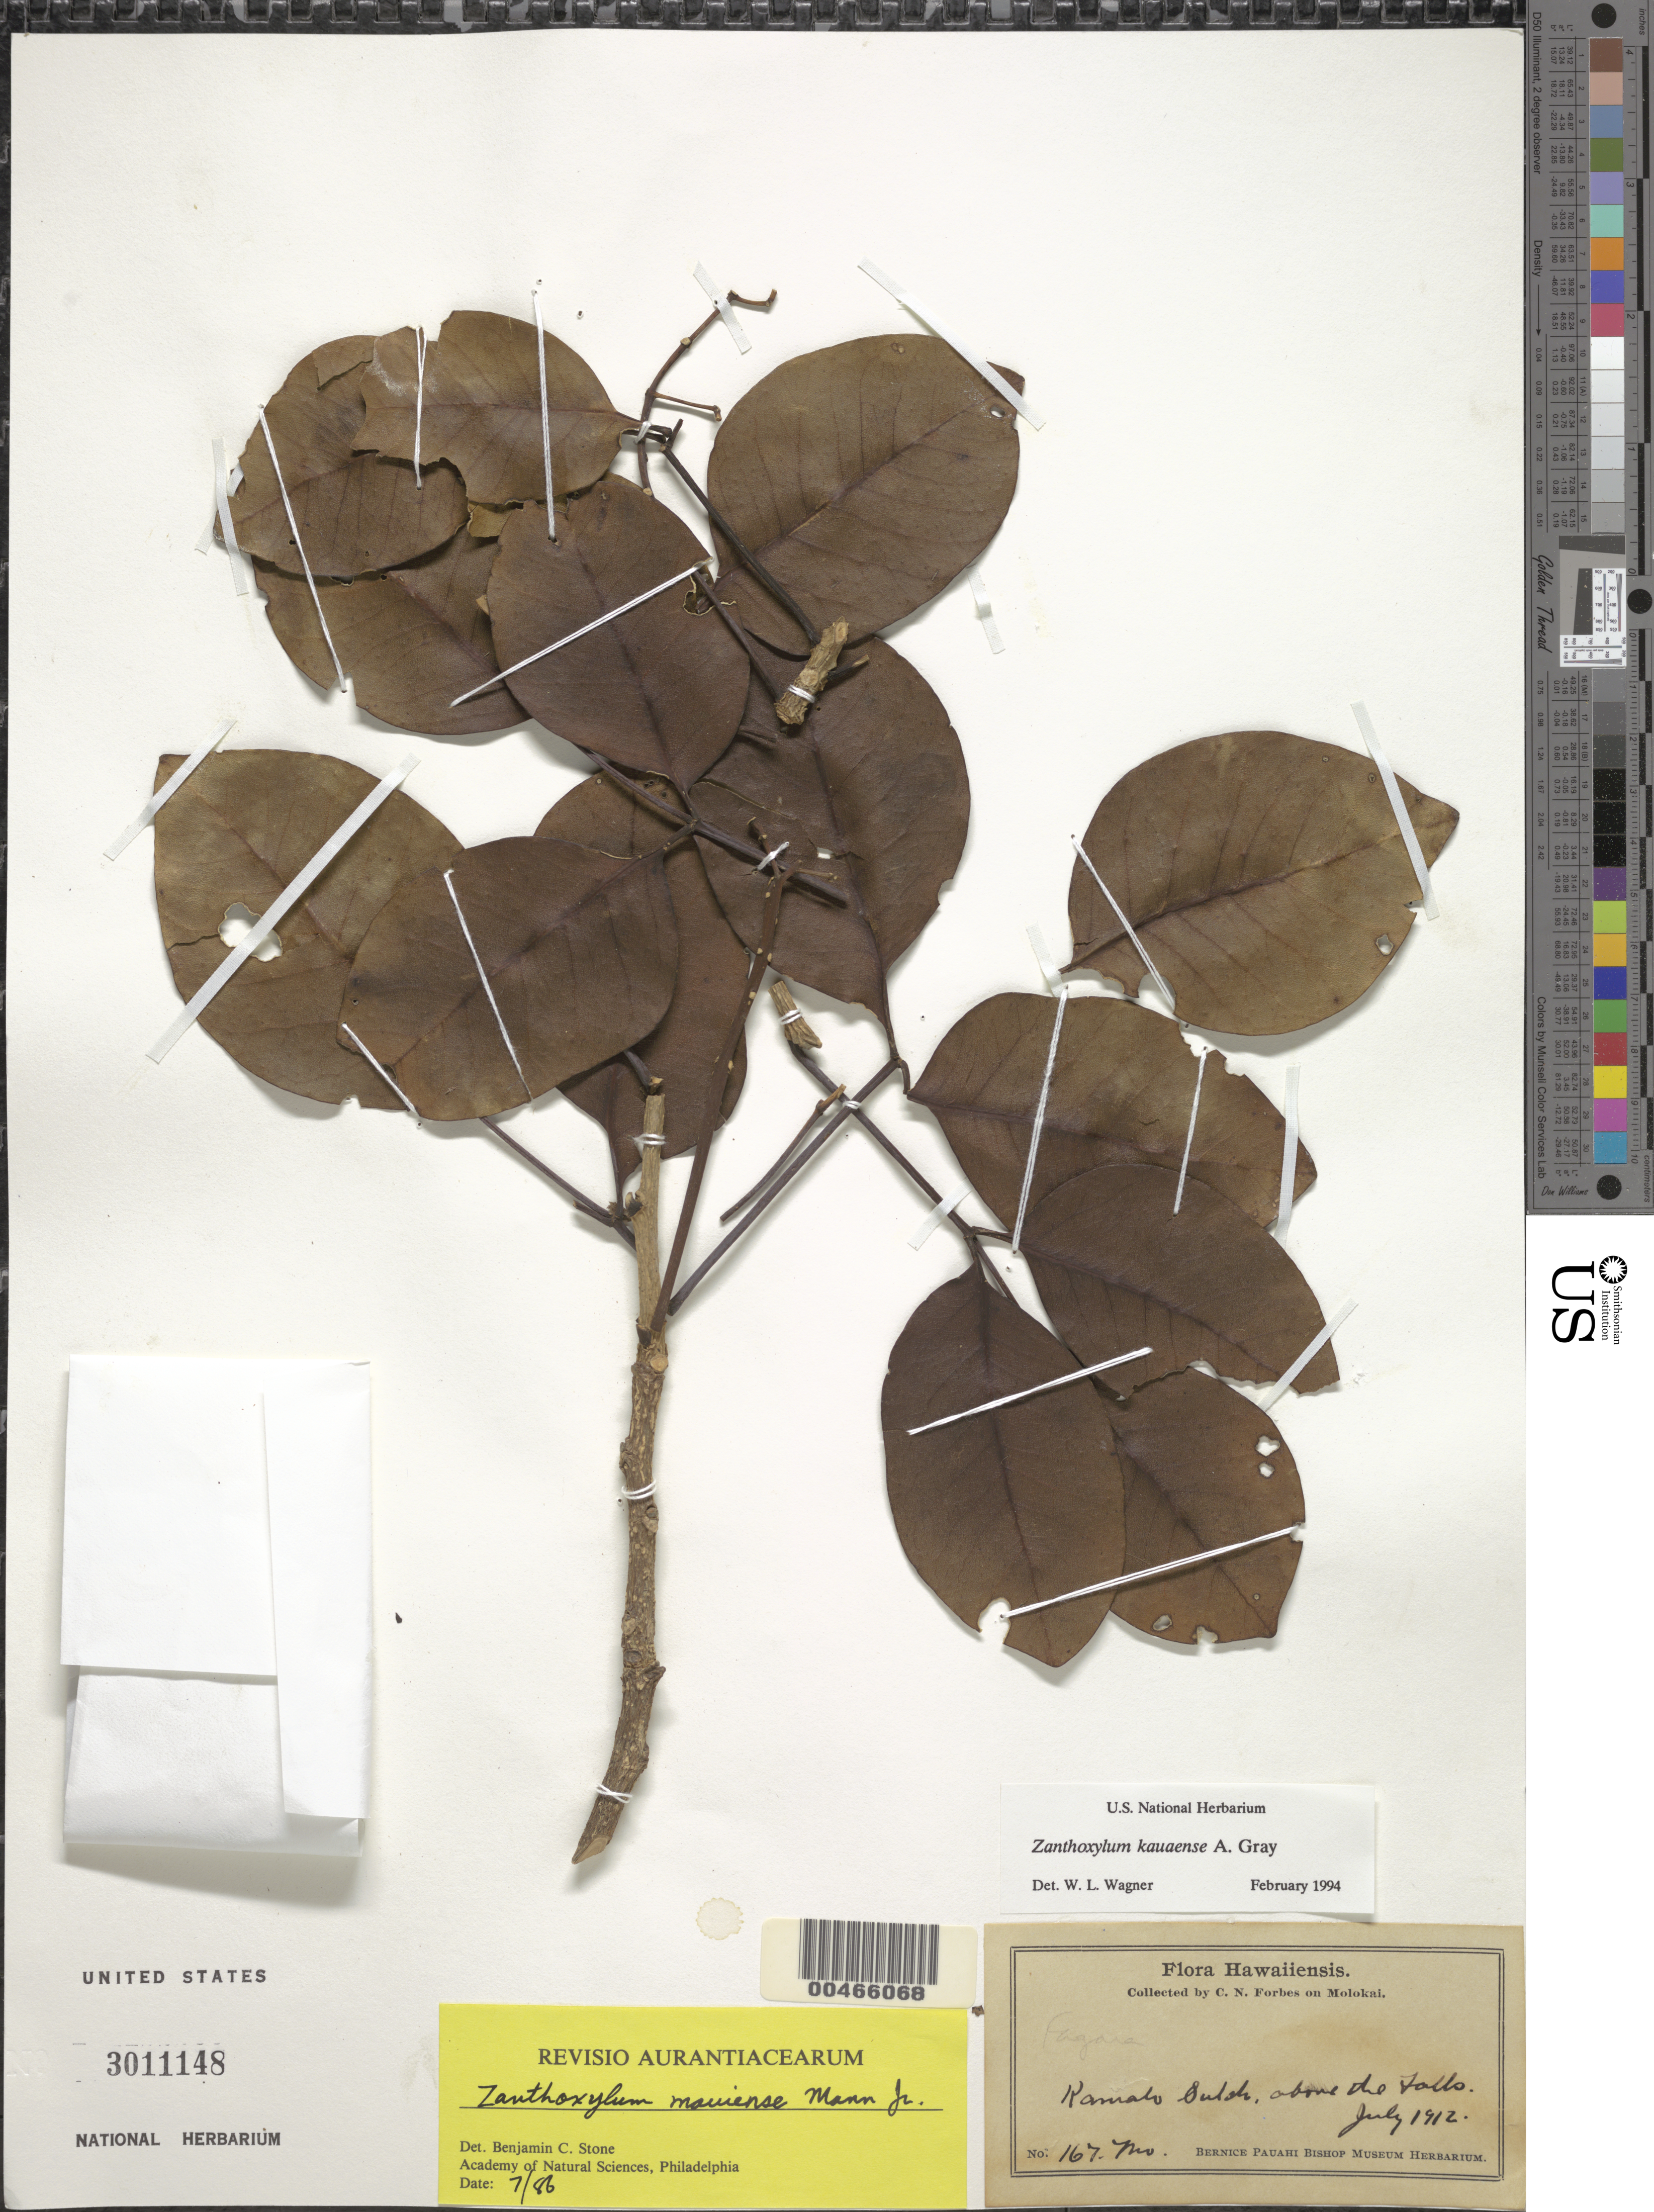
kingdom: Plantae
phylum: Tracheophyta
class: Magnoliopsida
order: Sapindales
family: Rutaceae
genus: Zanthoxylum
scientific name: Zanthoxylum kauaense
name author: A. Gray in Wilkes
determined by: Wagner, W. L., (BOT), Smithsonian Institution - National Museum of Natural History (UNITED STATES)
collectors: C. N. Forbes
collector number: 167.Mo.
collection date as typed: Jul 1912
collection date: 1912-07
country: United States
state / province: Hawaii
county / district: Maui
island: Moloka'i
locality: Kamalo Gulch, above the Falls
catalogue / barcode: US 3011148